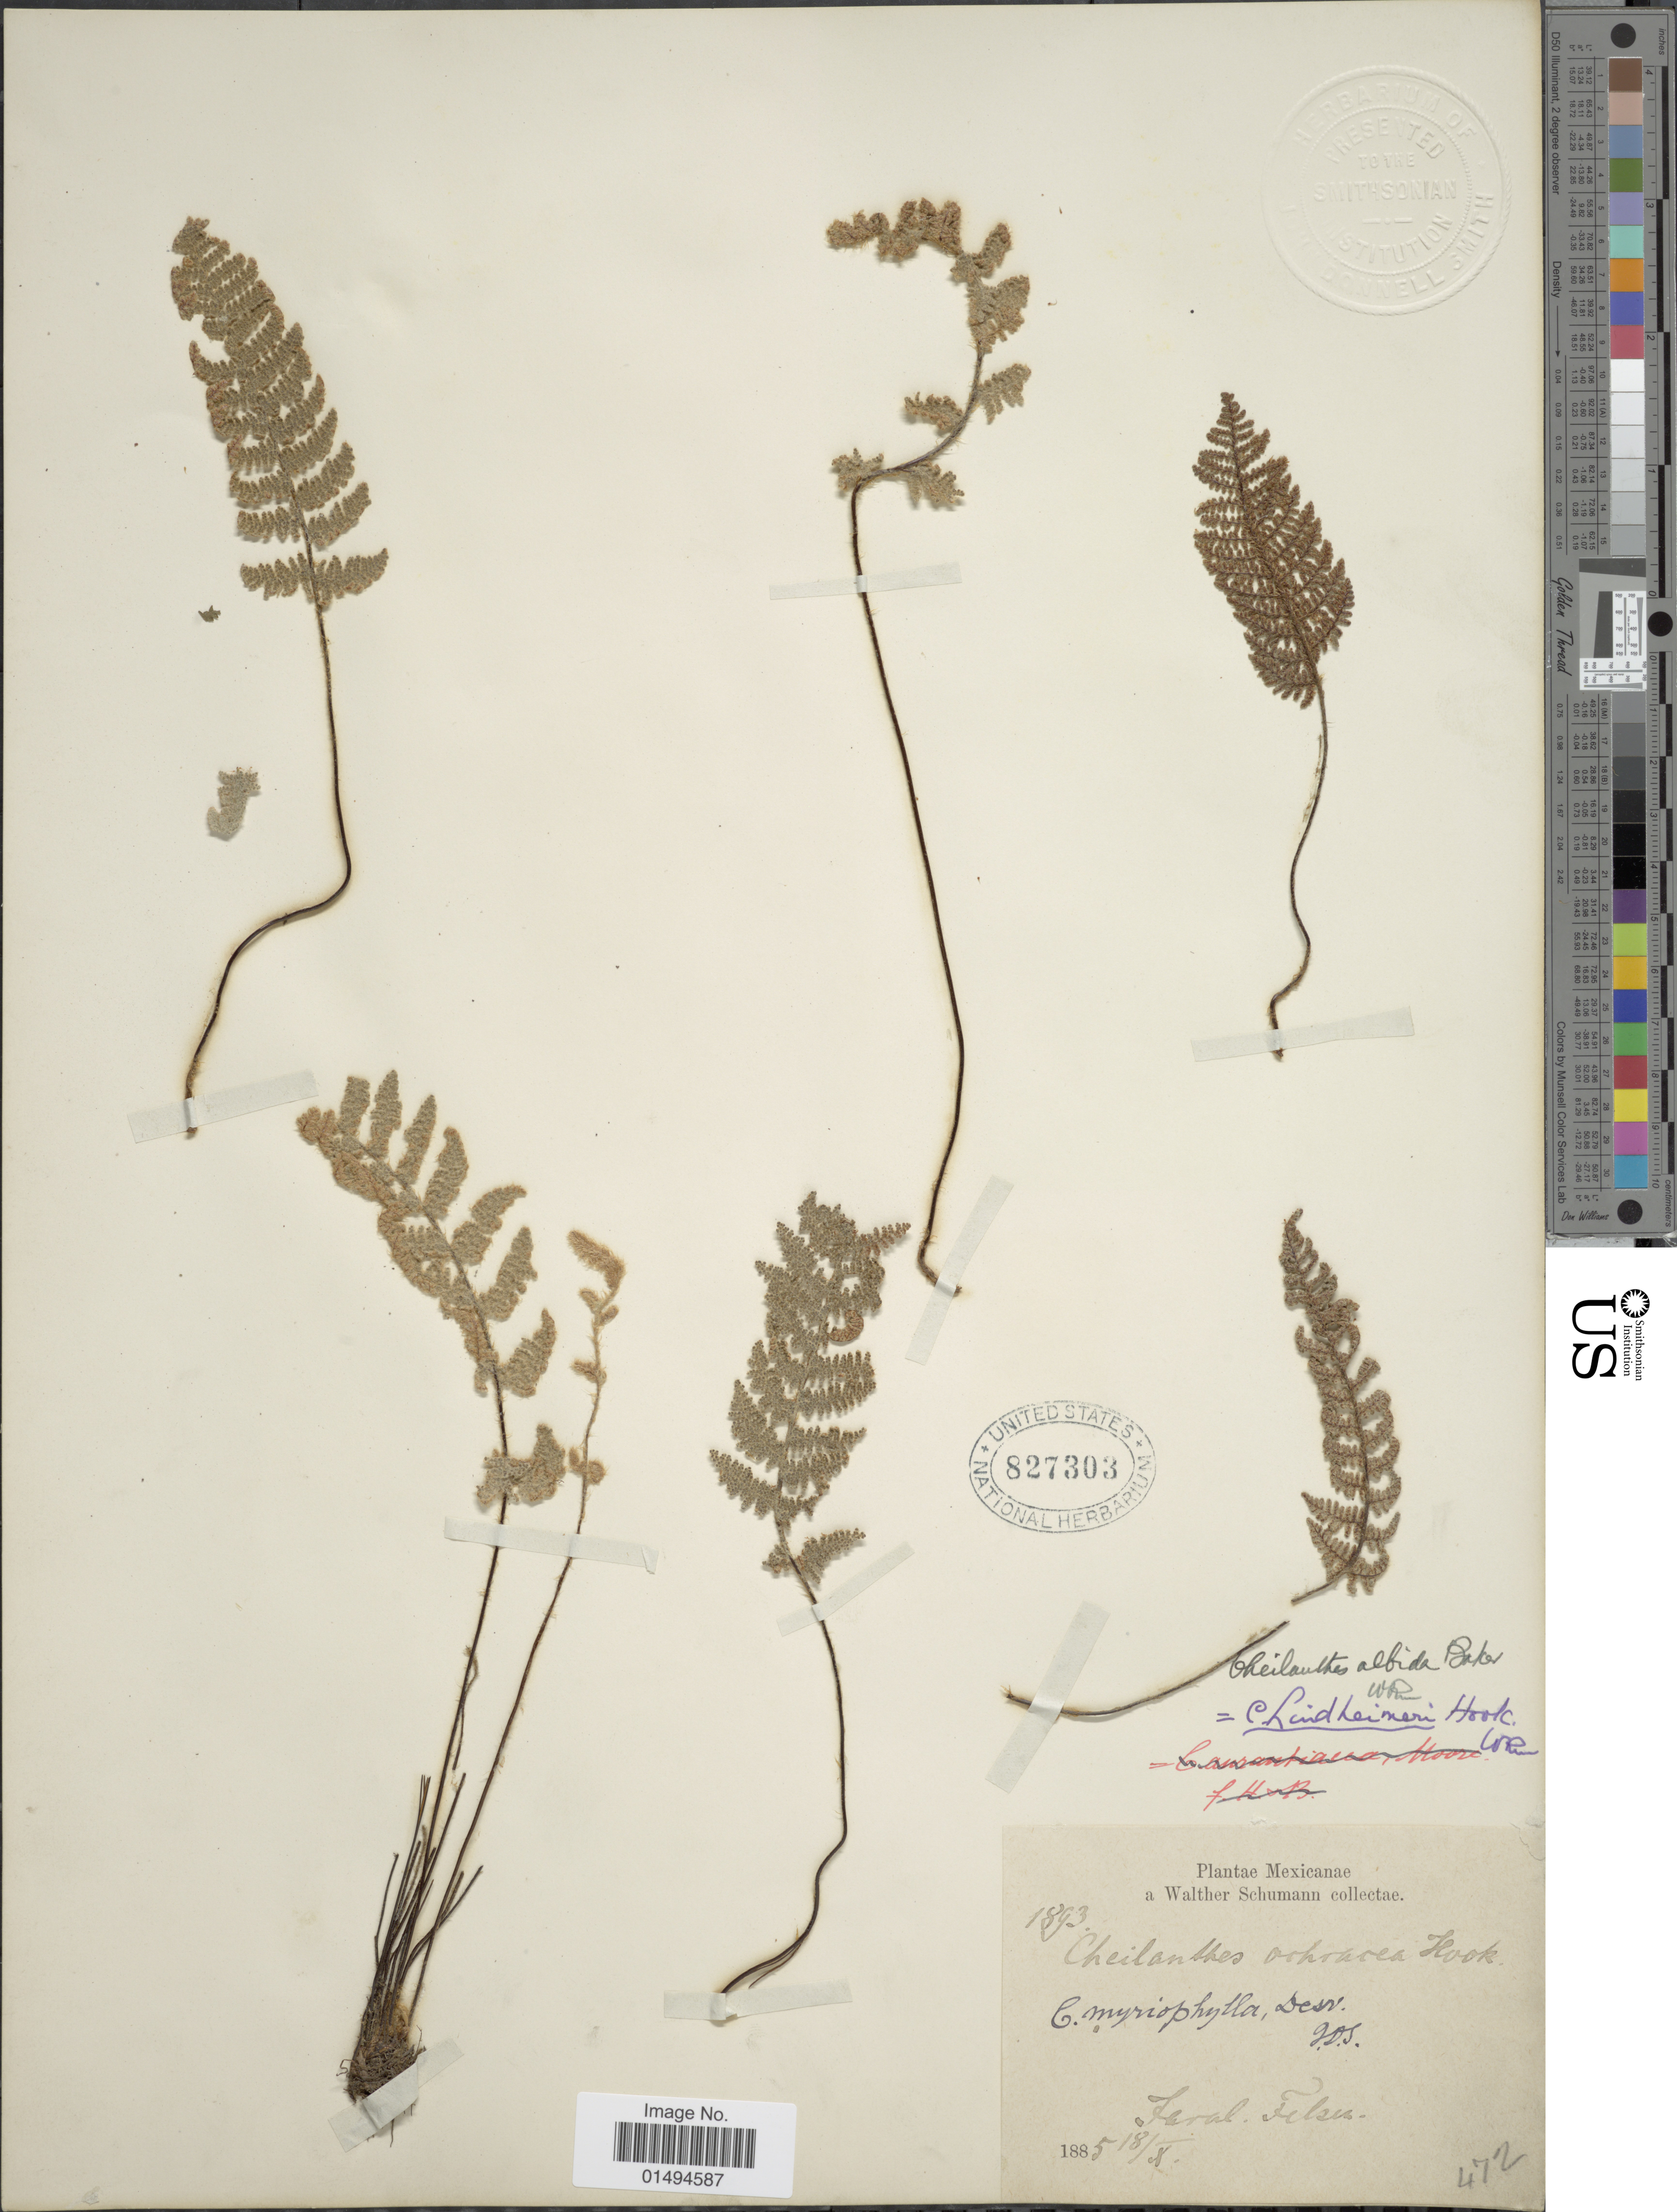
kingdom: Plantae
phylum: Tracheophyta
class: Polypodiopsida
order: Polypodiales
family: Pteridaceae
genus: Myriopteris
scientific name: Myriopteris lindheimeri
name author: (Hook.) J. Sm.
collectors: W. Schumann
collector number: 1893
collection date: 1885-10-18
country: Mexico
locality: Faral Felsen.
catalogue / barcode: US 827303